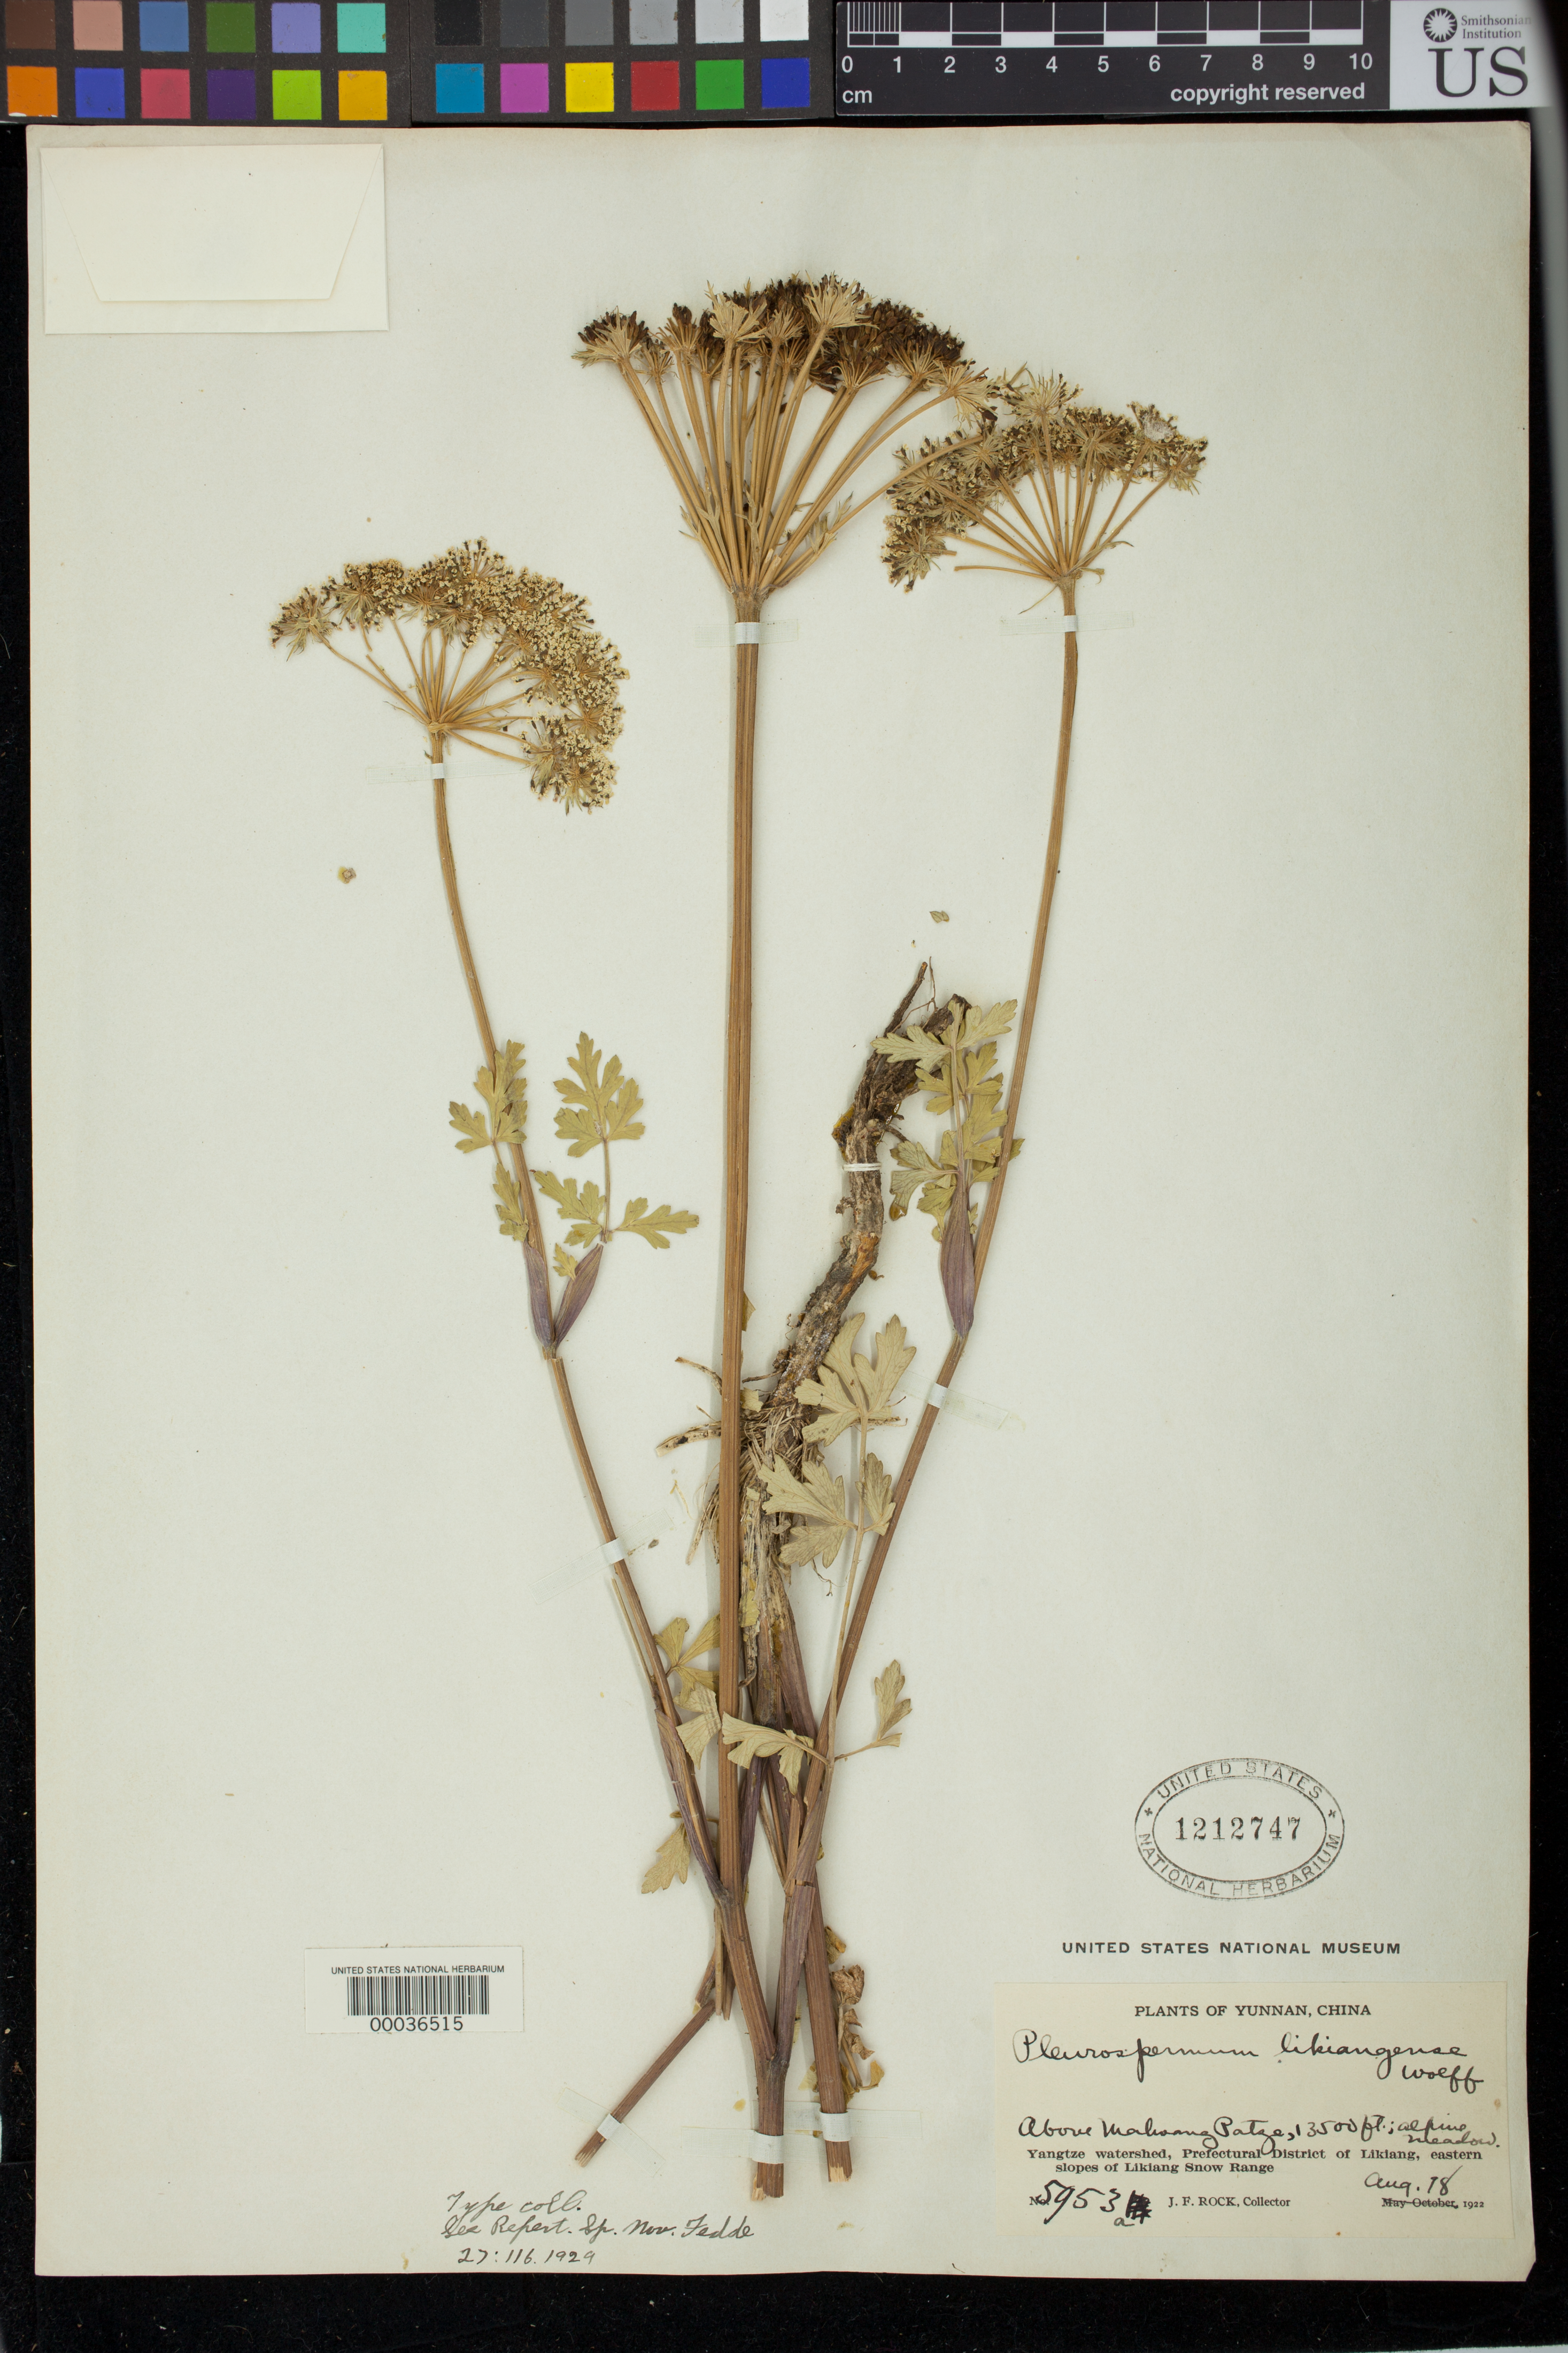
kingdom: Plantae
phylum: Tracheophyta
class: Magnoliopsida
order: Apiales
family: Apiaceae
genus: Pleurospermum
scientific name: Pleurospermum likiangense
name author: H. Wolff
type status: Type Collection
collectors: J. F. Rock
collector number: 5953 a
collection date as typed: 18 Aug 1922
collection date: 1922-08-18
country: China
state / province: Yunnan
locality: Yangtze watershed, Likiang snow range, above Mahoang Patze.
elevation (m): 4115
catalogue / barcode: US 1212747